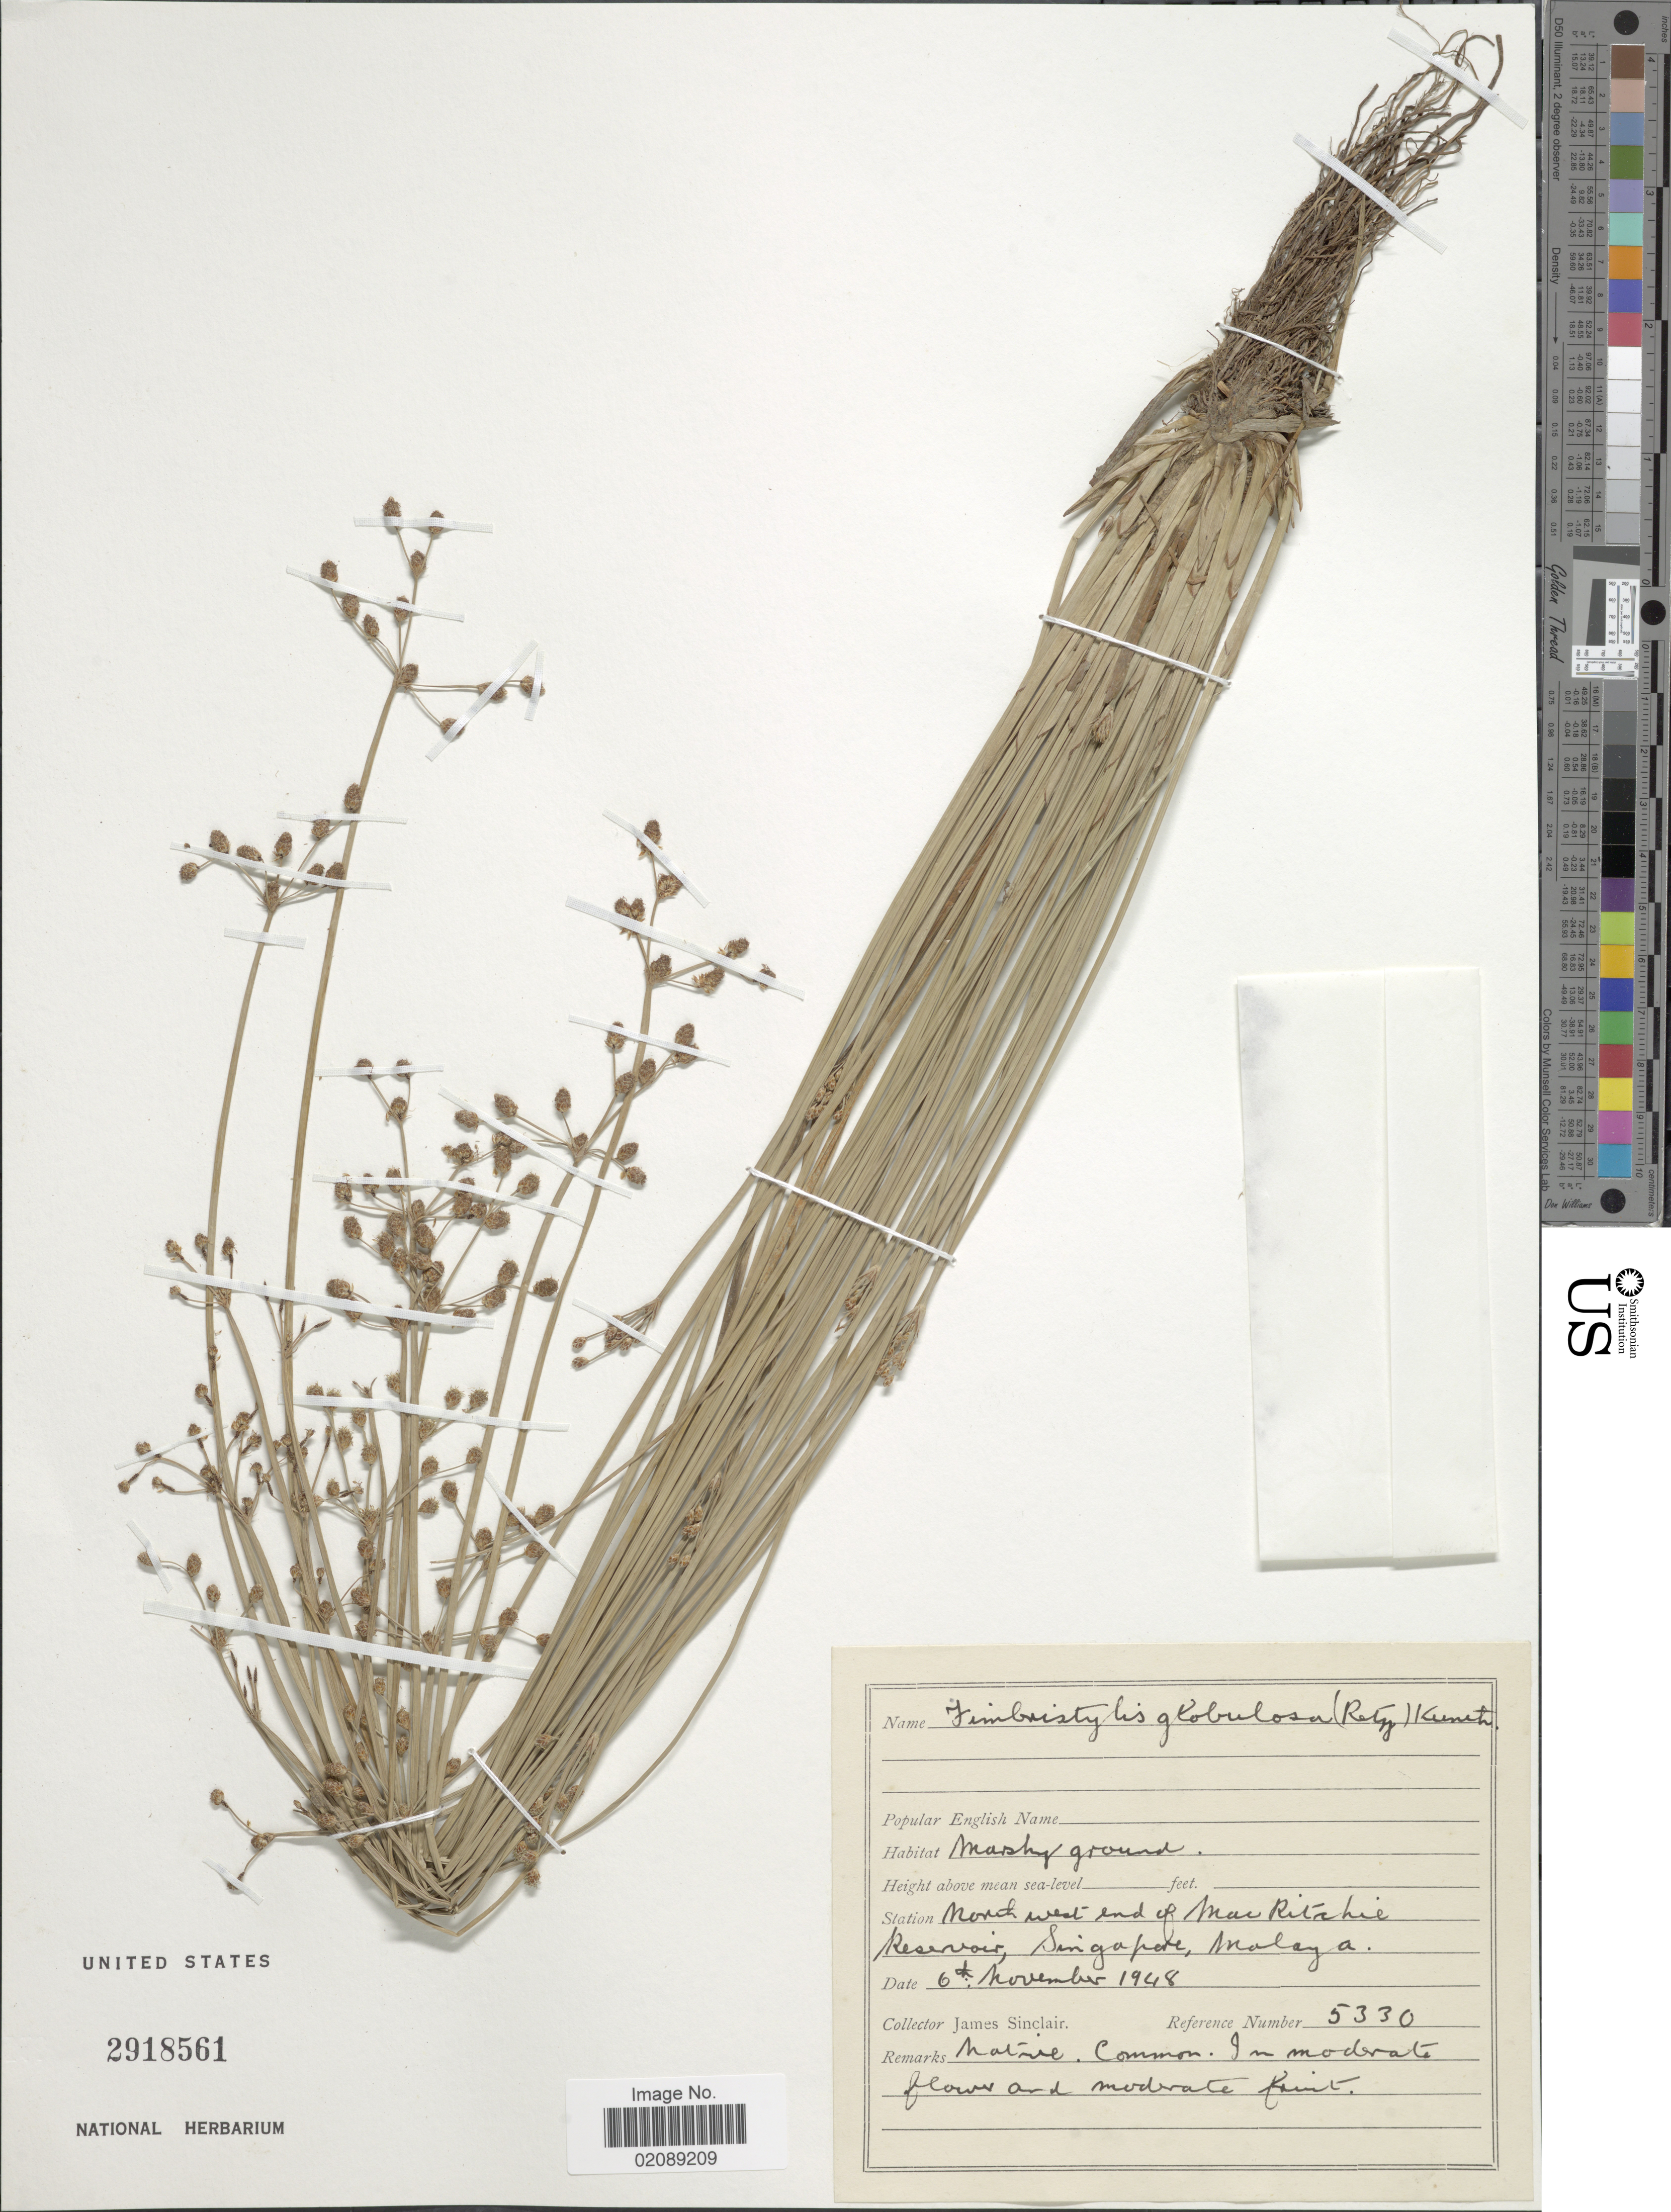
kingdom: Plantae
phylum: Tracheophyta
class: Liliopsida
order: Poales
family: Cyperaceae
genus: Fimbristylis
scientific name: Fimbristylis umbellaris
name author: (Lam.) Vahl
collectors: J. Sinclair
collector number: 5330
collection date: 1948-11-06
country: Singapore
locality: North west end of Mai Ritchie Reservoir, Malaya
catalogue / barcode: US 2918561